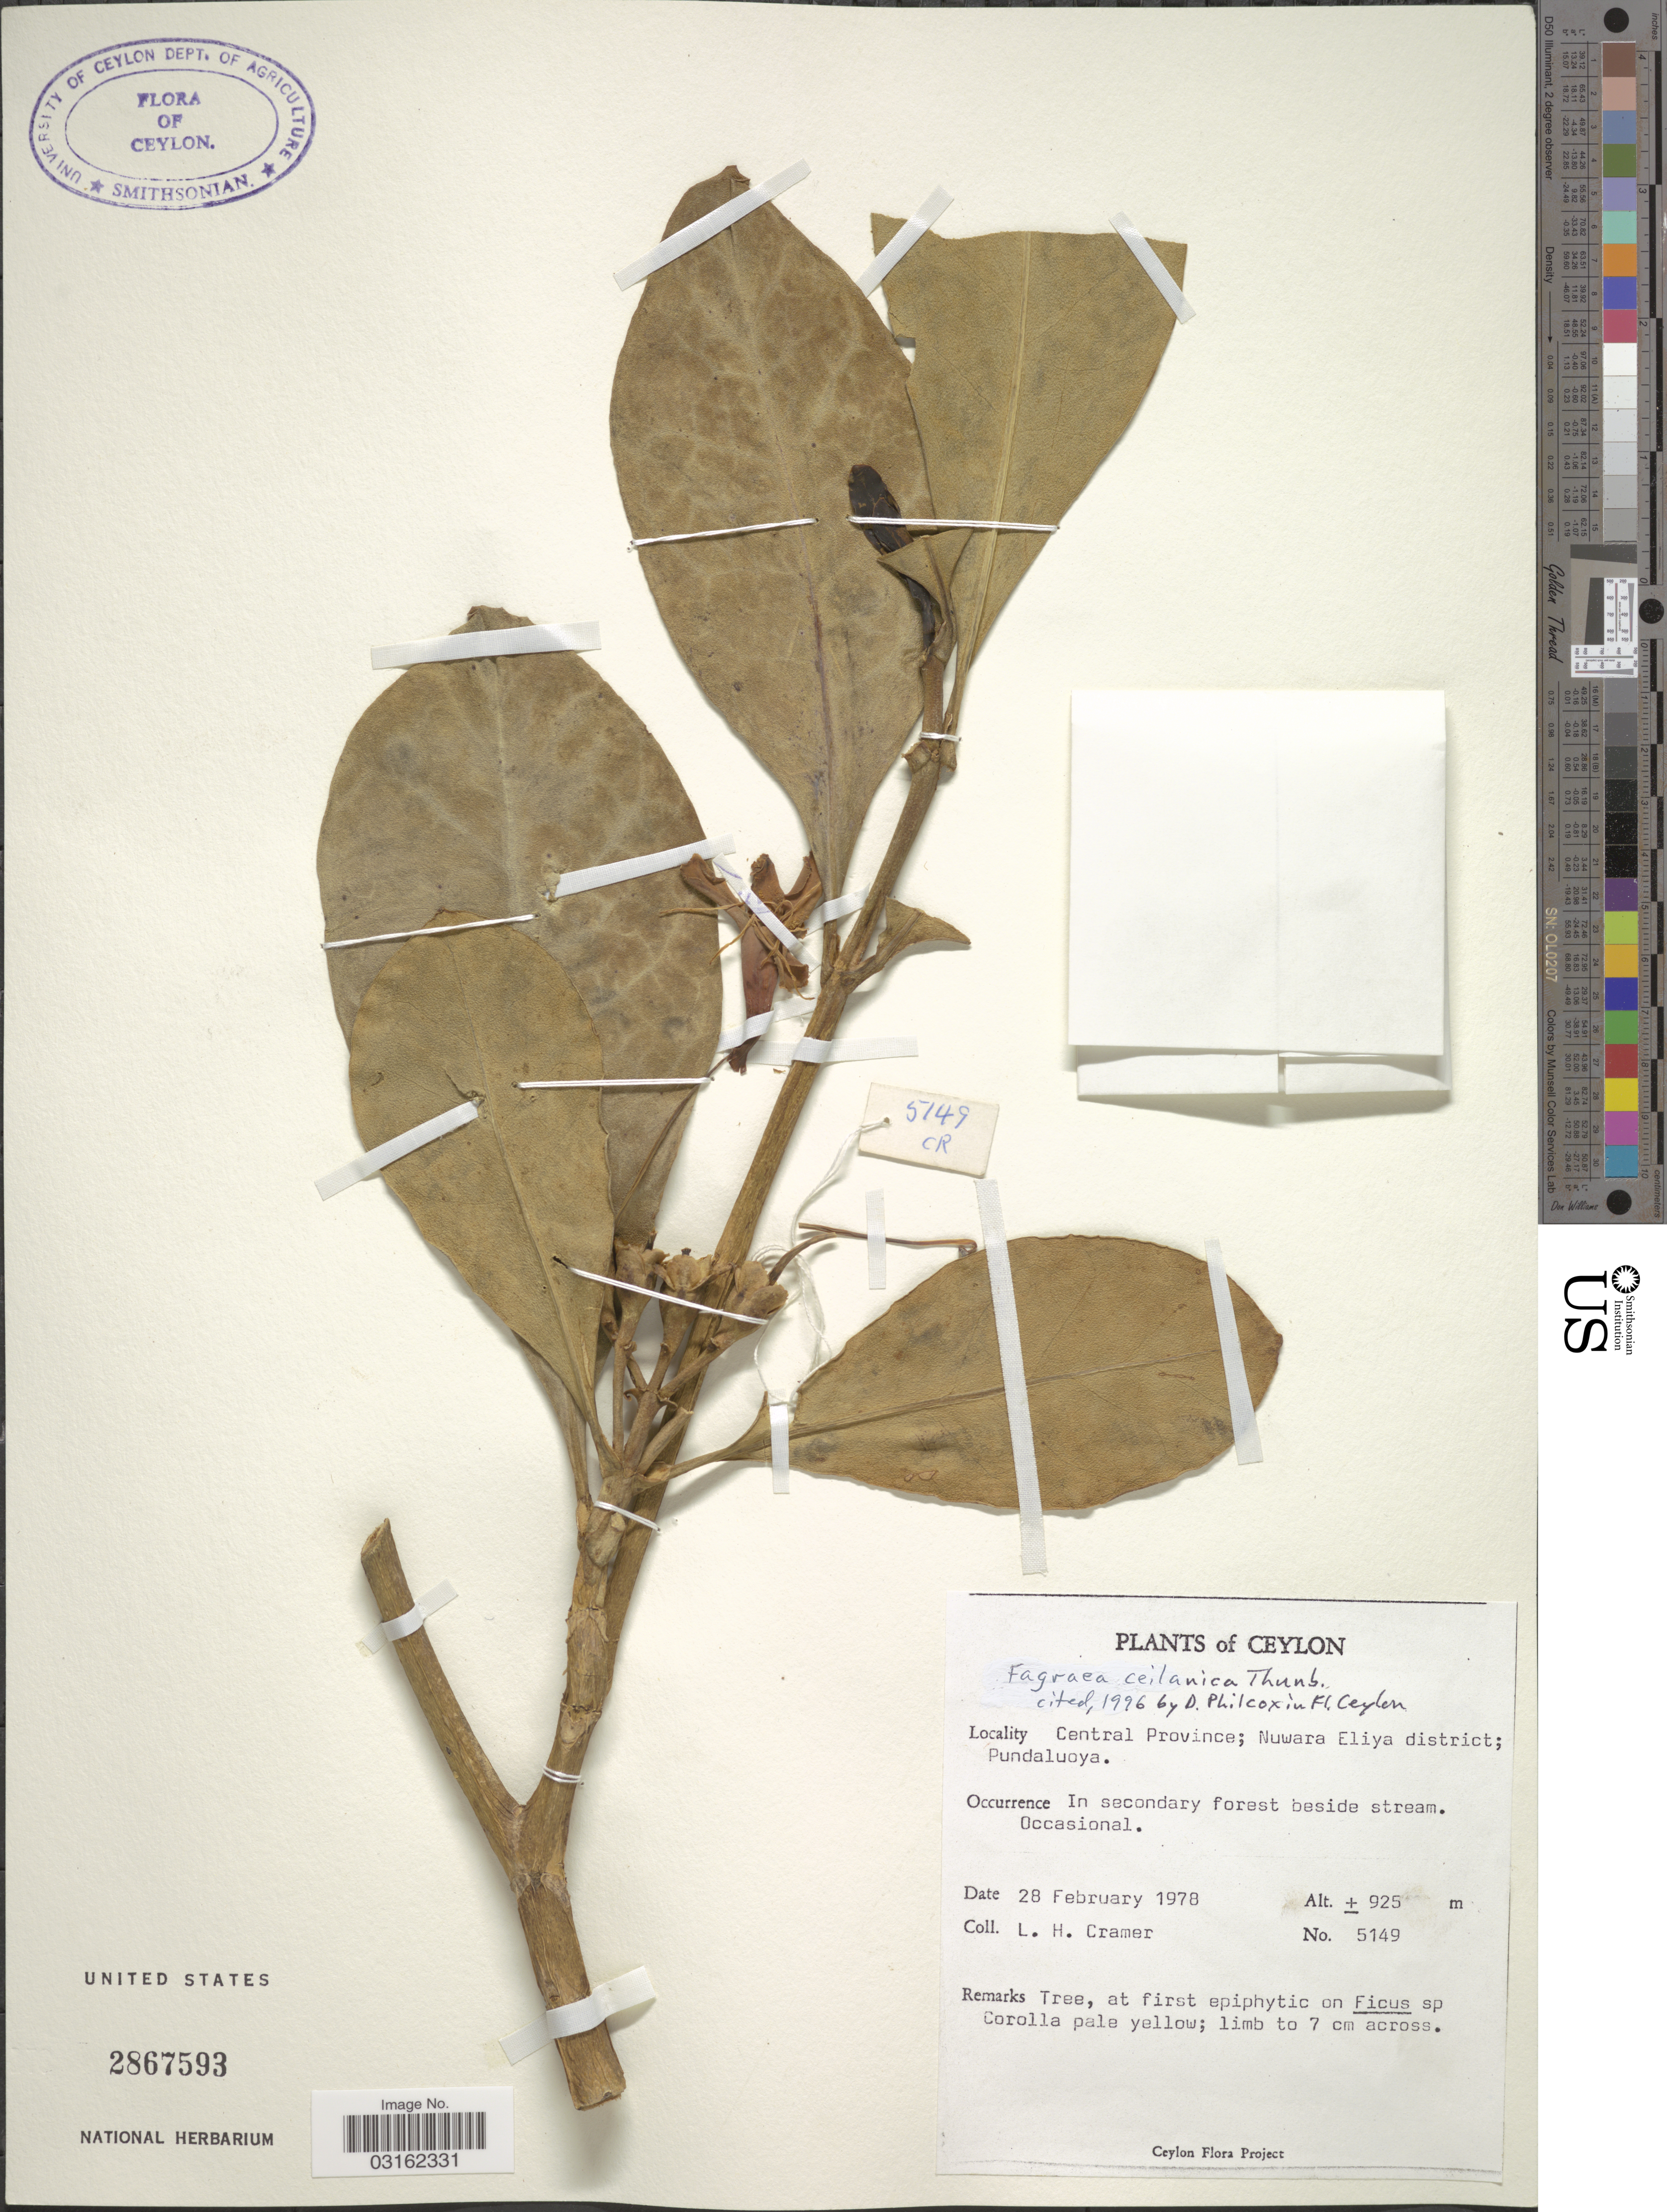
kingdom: Plantae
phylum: Tracheophyta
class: Magnoliopsida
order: Gentianales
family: Gentianaceae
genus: Fagraea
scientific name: Fagraea ceilanica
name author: Thunb.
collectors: L. H. Cramer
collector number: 5149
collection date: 1978-02-28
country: Sri Lanka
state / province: Central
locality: Ceylon, Nuwara Eliya district; Pundaluoya.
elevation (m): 925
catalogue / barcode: US 2867593